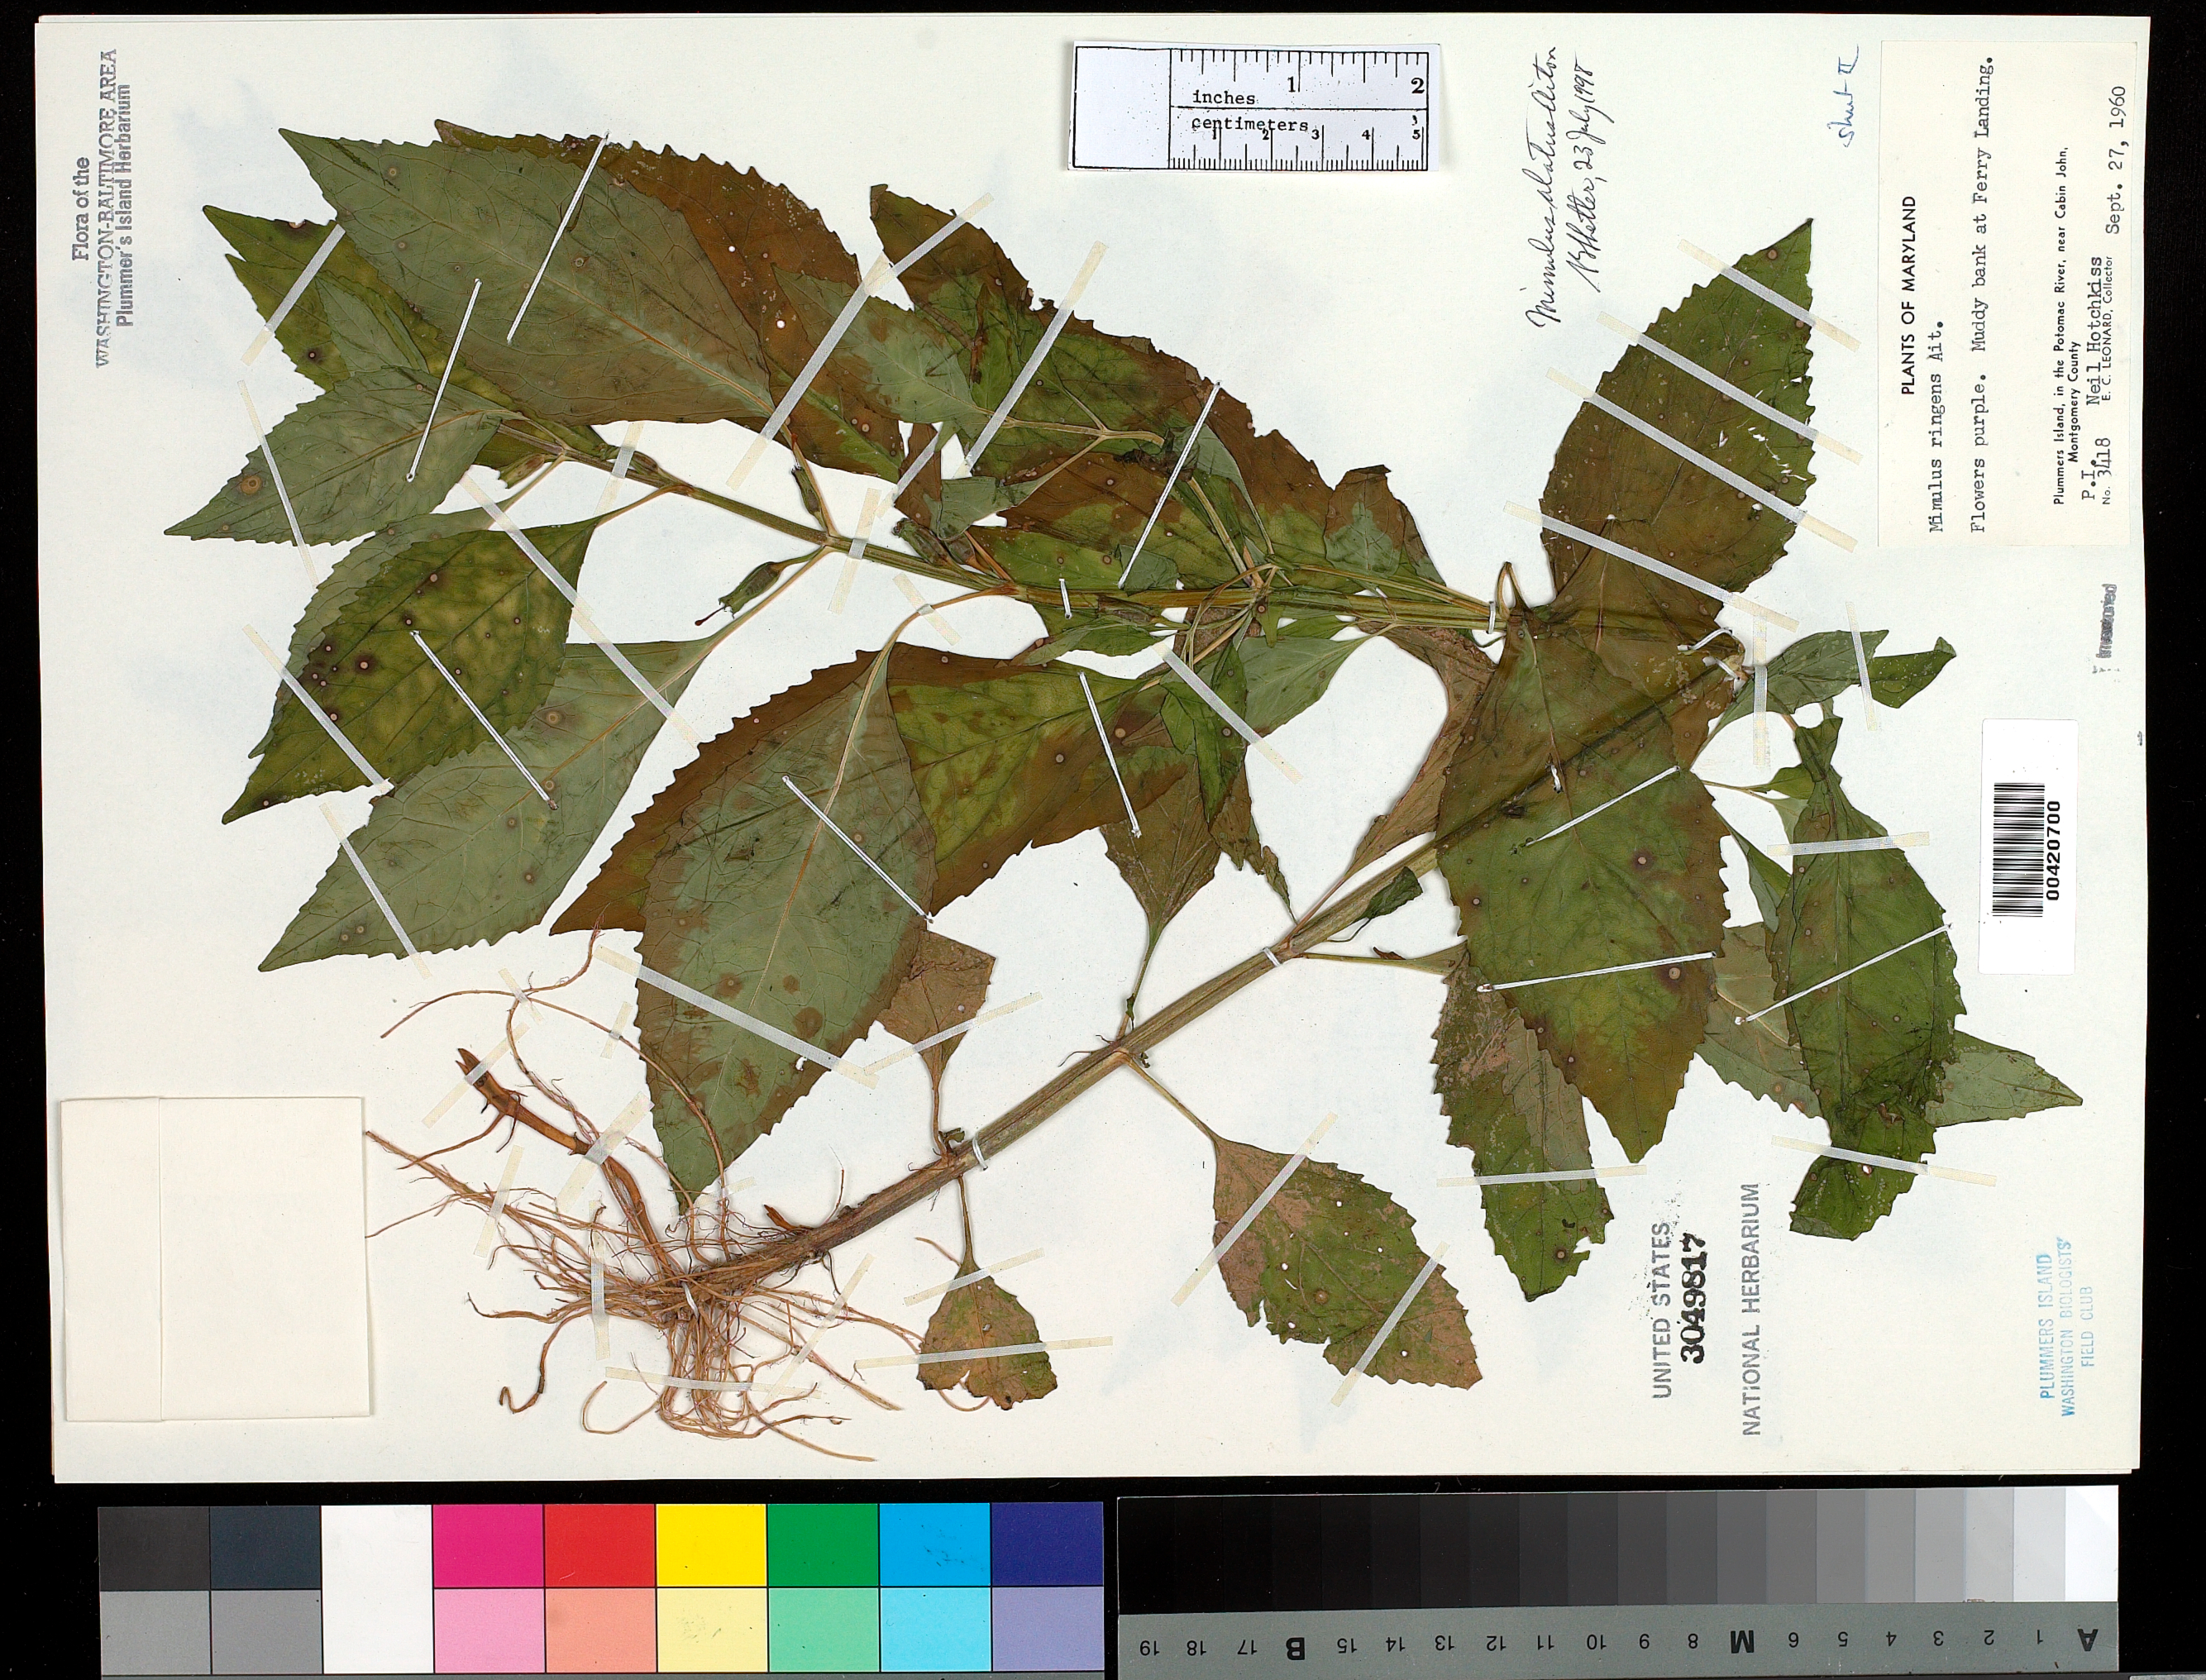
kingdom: Plantae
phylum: Tracheophyta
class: Magnoliopsida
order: Lamiales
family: Phrymaceae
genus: Mimulus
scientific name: Mimulus alatus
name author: Aiton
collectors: N. Hotchkiss & E. C. Leonard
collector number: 3418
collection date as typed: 27 Sep 1960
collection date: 1960-09-27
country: United States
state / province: Maryland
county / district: Montgomery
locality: At Ferry Landing, Plummer Island, near Cabin John C. & O. Canal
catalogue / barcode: US 3049817